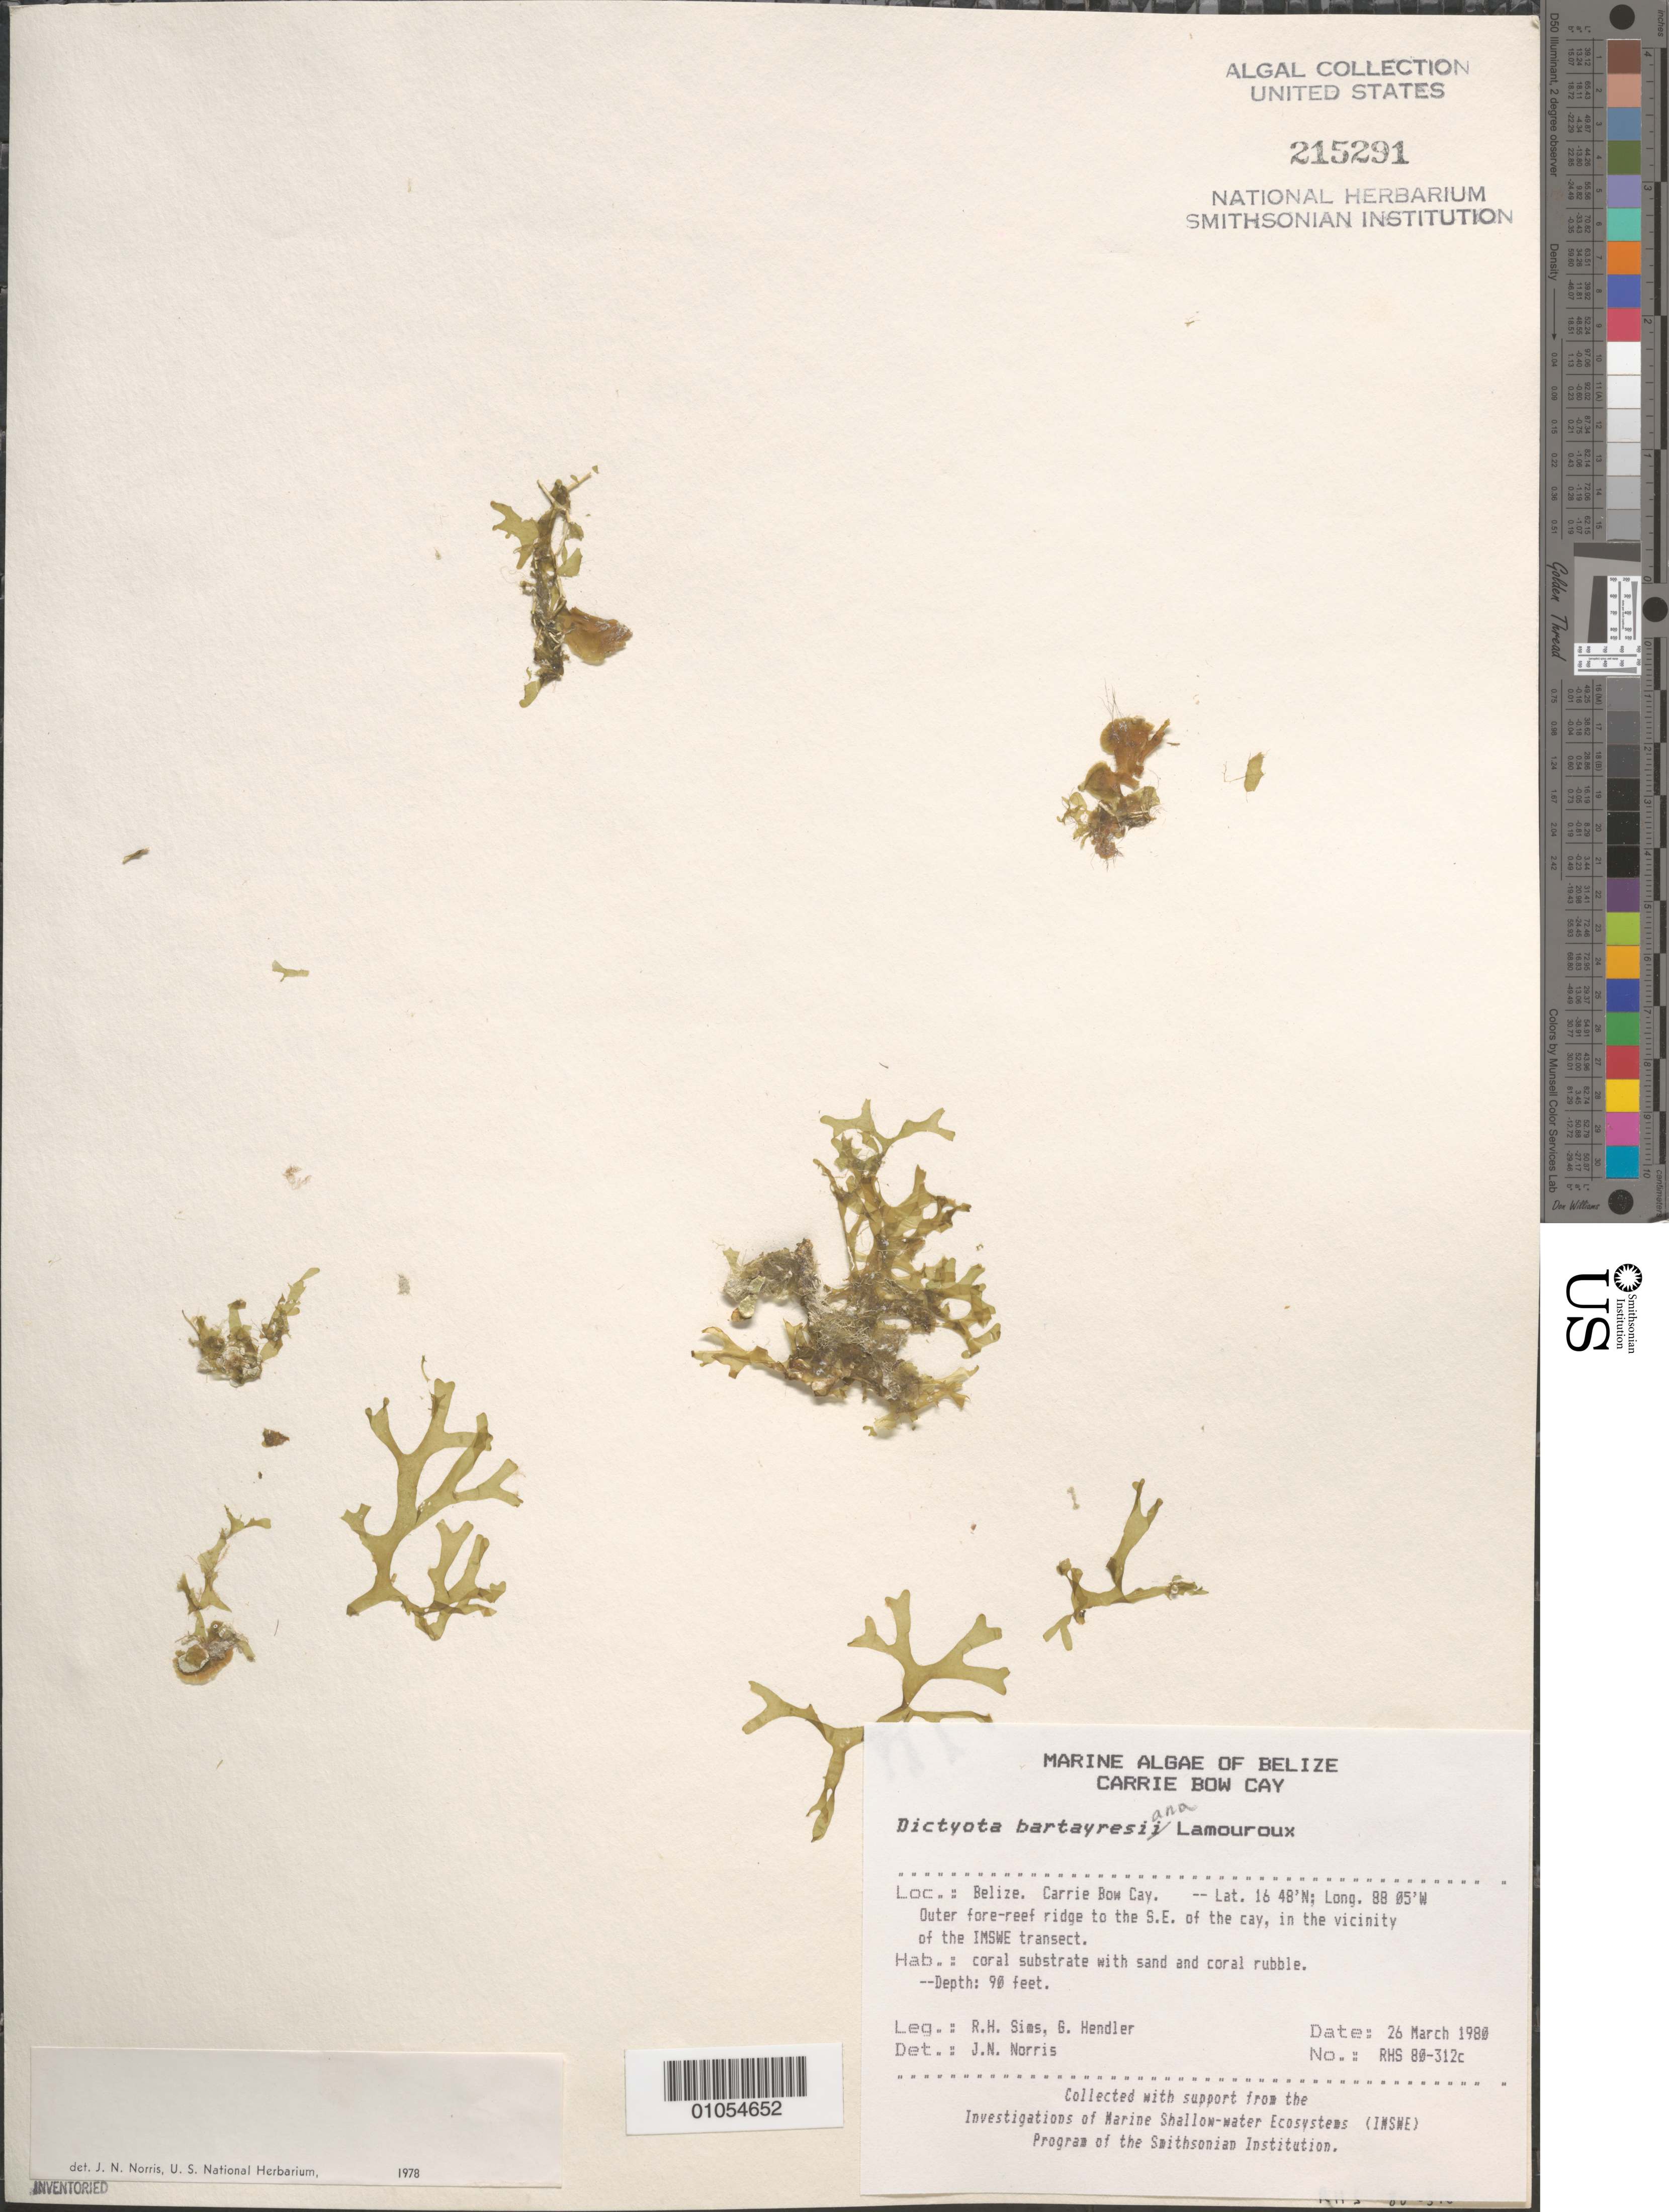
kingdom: Chromista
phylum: Ochrophyta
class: Phaeophyceae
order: Dictyotales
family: Dictyotaceae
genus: Dictyota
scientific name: Dictyota bartayresiana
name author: J.V.Lamouroux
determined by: Norris, James N.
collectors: R. H. Sims & G. Hendler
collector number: RHS 80-312C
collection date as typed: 26 Mar 1980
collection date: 1980-03-26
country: Belize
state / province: Stann Creek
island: Carrie Bow Cay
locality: Outer fore-reef ridge to southeast of Carrie Bow Cay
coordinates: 16 48'N, 88 05'W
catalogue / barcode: US 215291